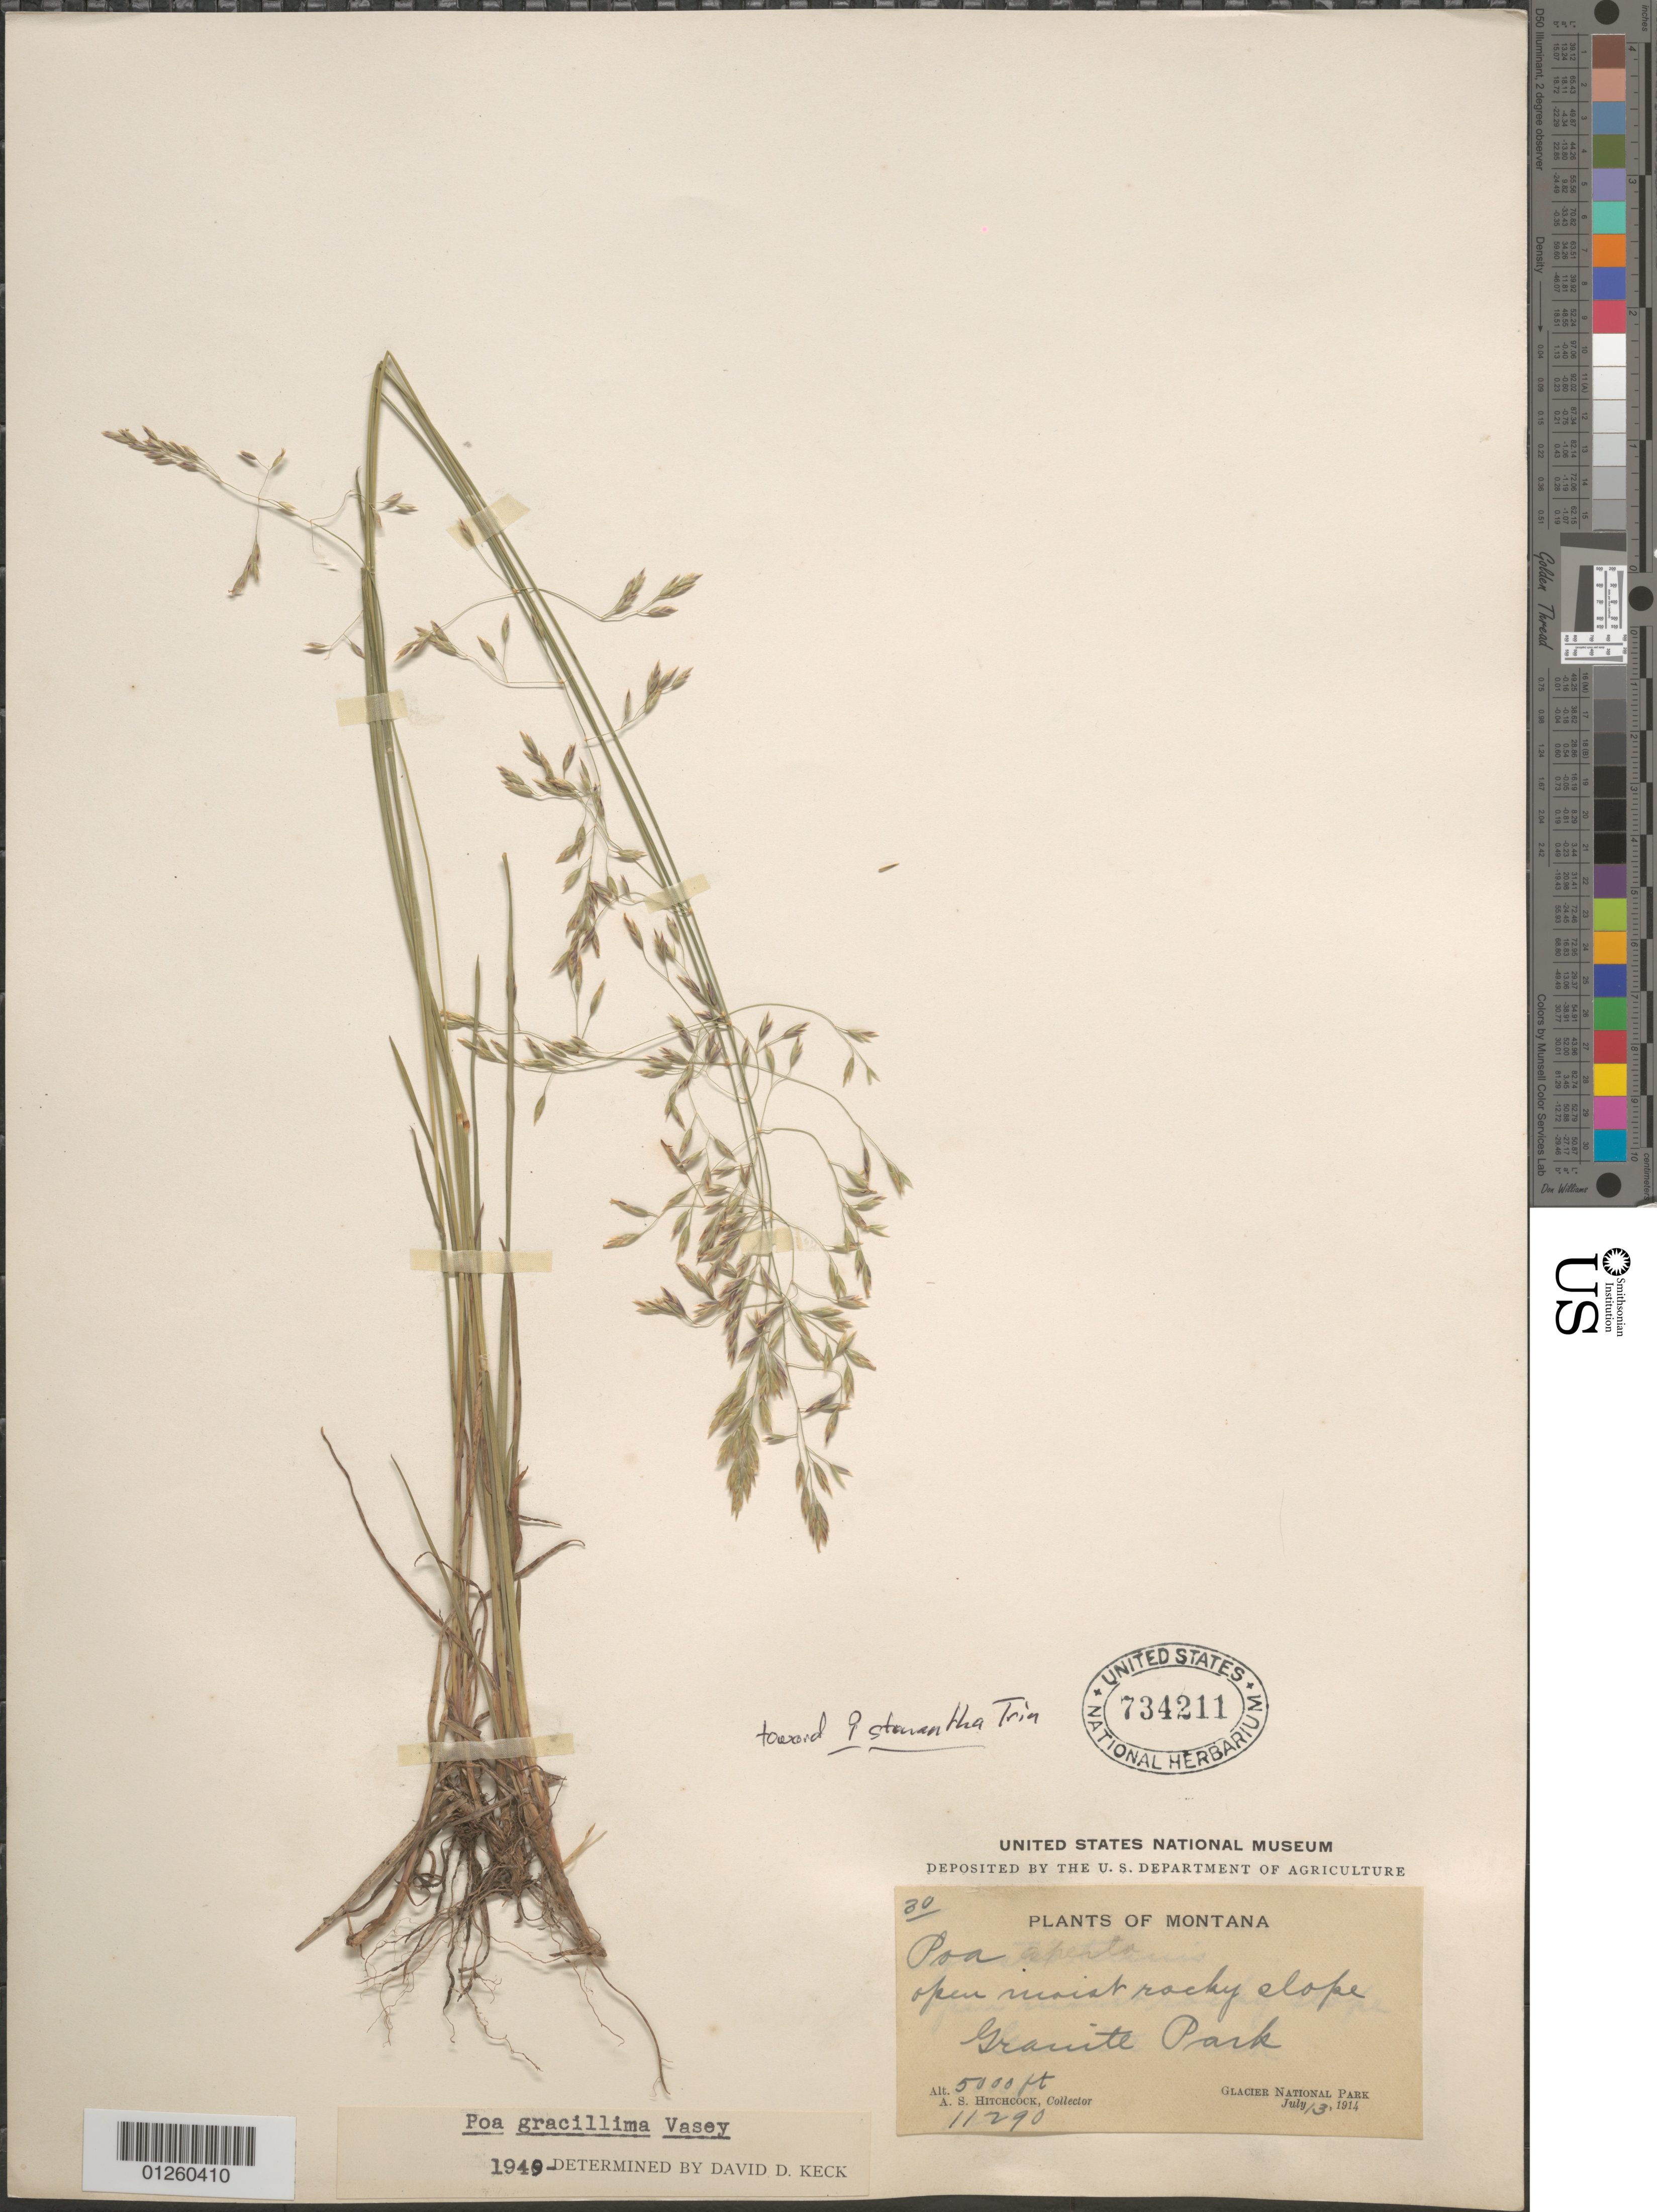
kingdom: Plantae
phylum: Tracheophyta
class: Liliopsida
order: Poales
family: Poaceae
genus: Poa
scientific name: Poa stenantha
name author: Trin.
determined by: Soreng, Robert J., Research Associate (BOT), Smithsonian Institution - National Museum of Natural History (UNITED STATES)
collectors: A. S. Hitchcock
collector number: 30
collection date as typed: July/3, 1914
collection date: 1914-07-03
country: United States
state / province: Montana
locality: Granite Park. Glacier National Park .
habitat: open moist rocky slope.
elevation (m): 1524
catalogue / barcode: US 734211